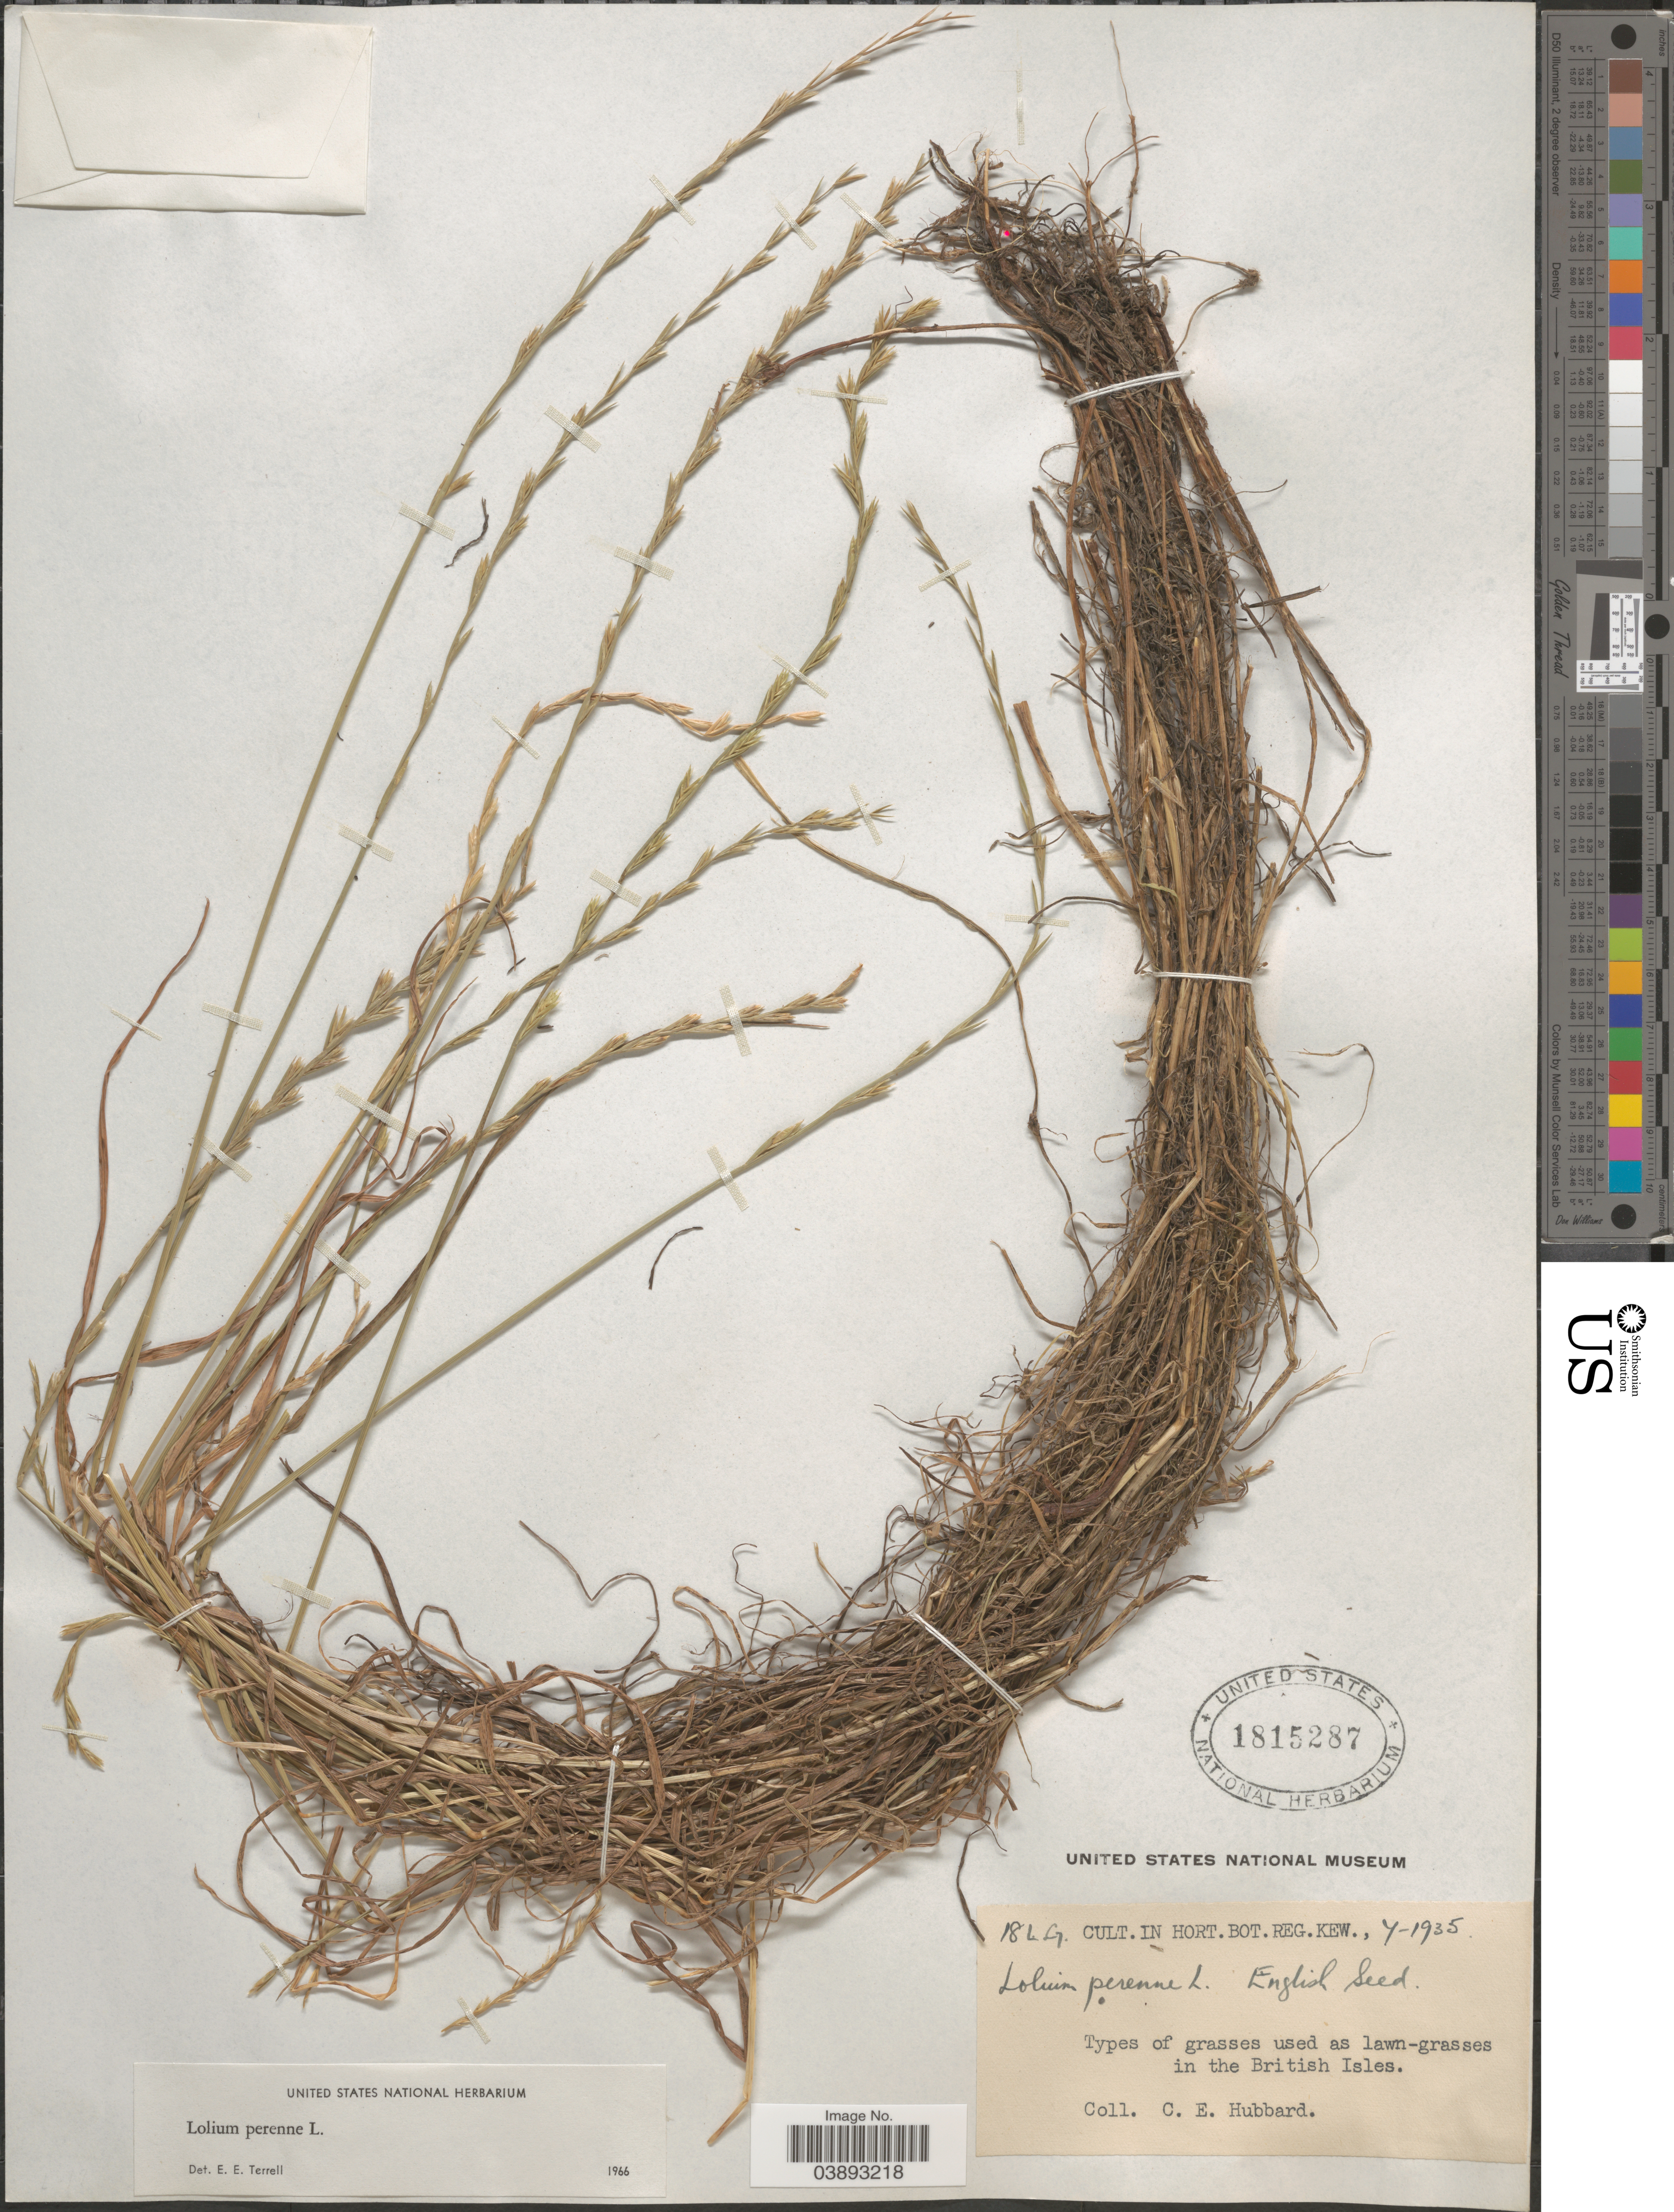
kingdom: Plantae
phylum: Tracheophyta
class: Liliopsida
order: Poales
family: Poaceae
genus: Lolium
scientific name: Lolium perenne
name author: L.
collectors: C. E. Hubbard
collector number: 18 L.G.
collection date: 1935-07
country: United Kingdom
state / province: England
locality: In Hort. Bot. Reg. Kew. British Isles.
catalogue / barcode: US 1815287